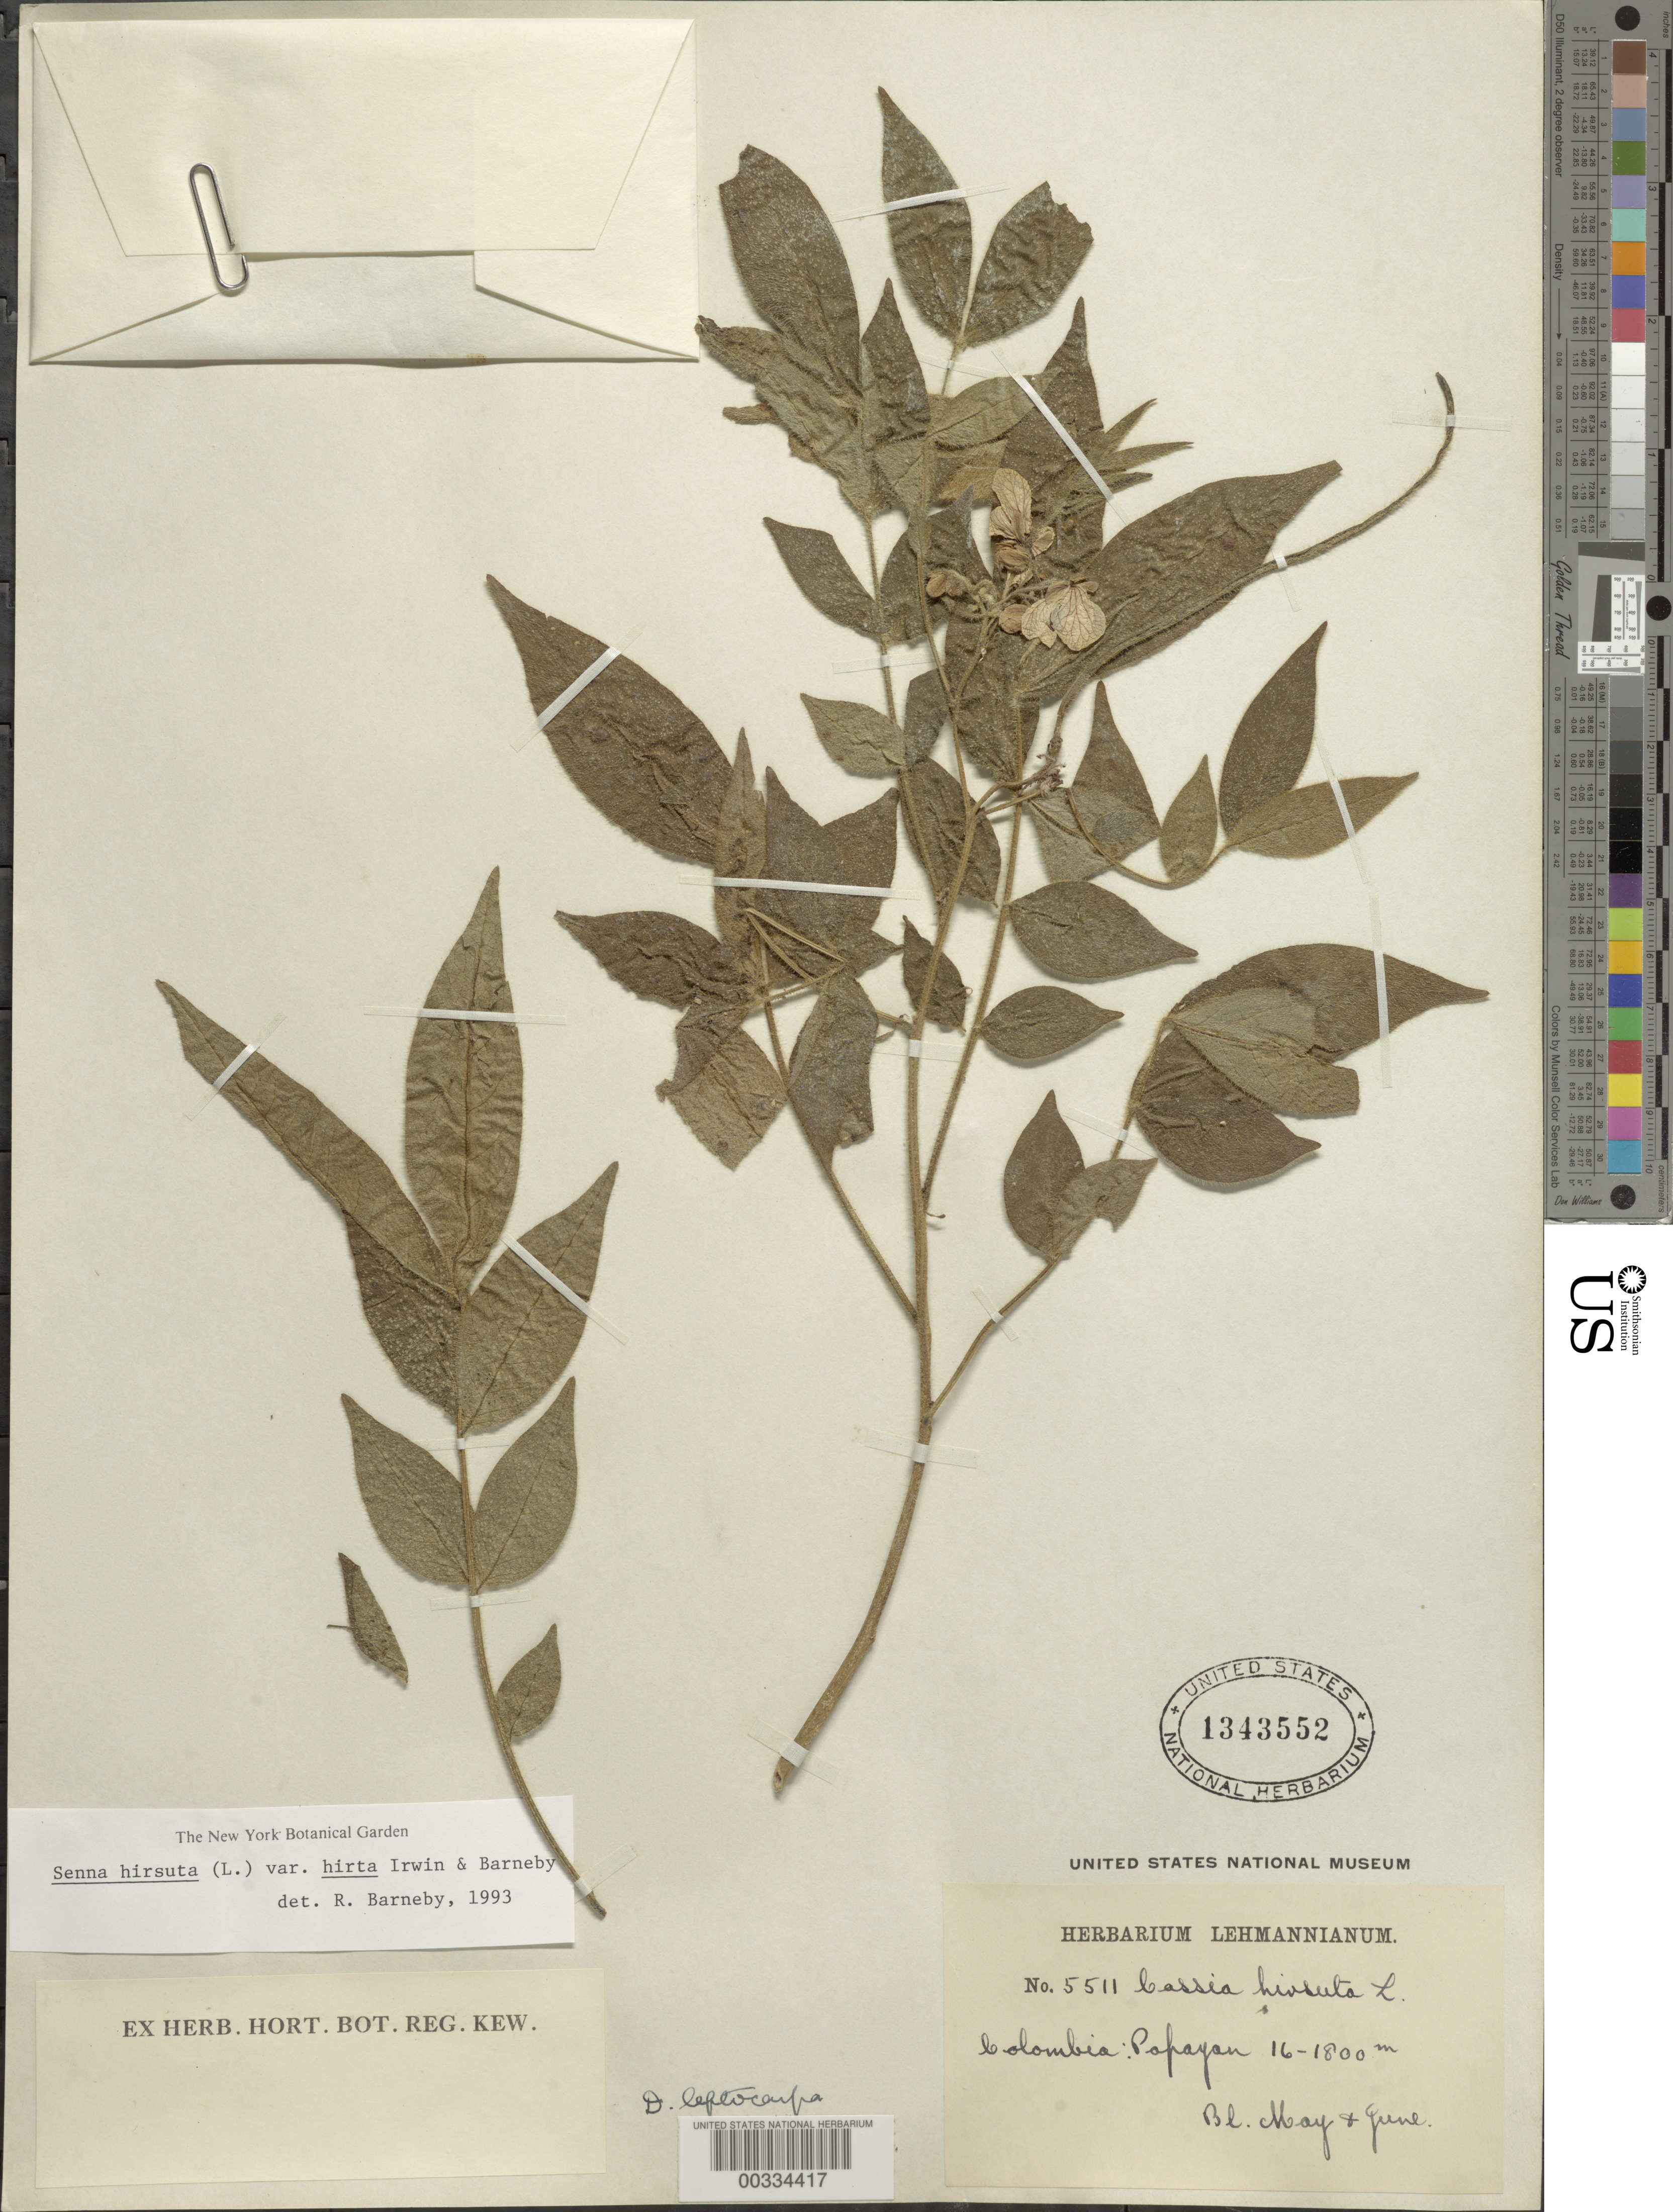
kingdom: Plantae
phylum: Tracheophyta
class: Magnoliopsida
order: Fabales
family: Fabaceae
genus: Senna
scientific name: Senna hirsuta var. hirta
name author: H.S. Irwin & Barneby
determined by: Barneby, Rupert C., (NY)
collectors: F. C. Lehmann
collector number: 5511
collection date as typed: May ---- to -- Jun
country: Colombia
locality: Popayan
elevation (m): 1600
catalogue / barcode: US 1343552